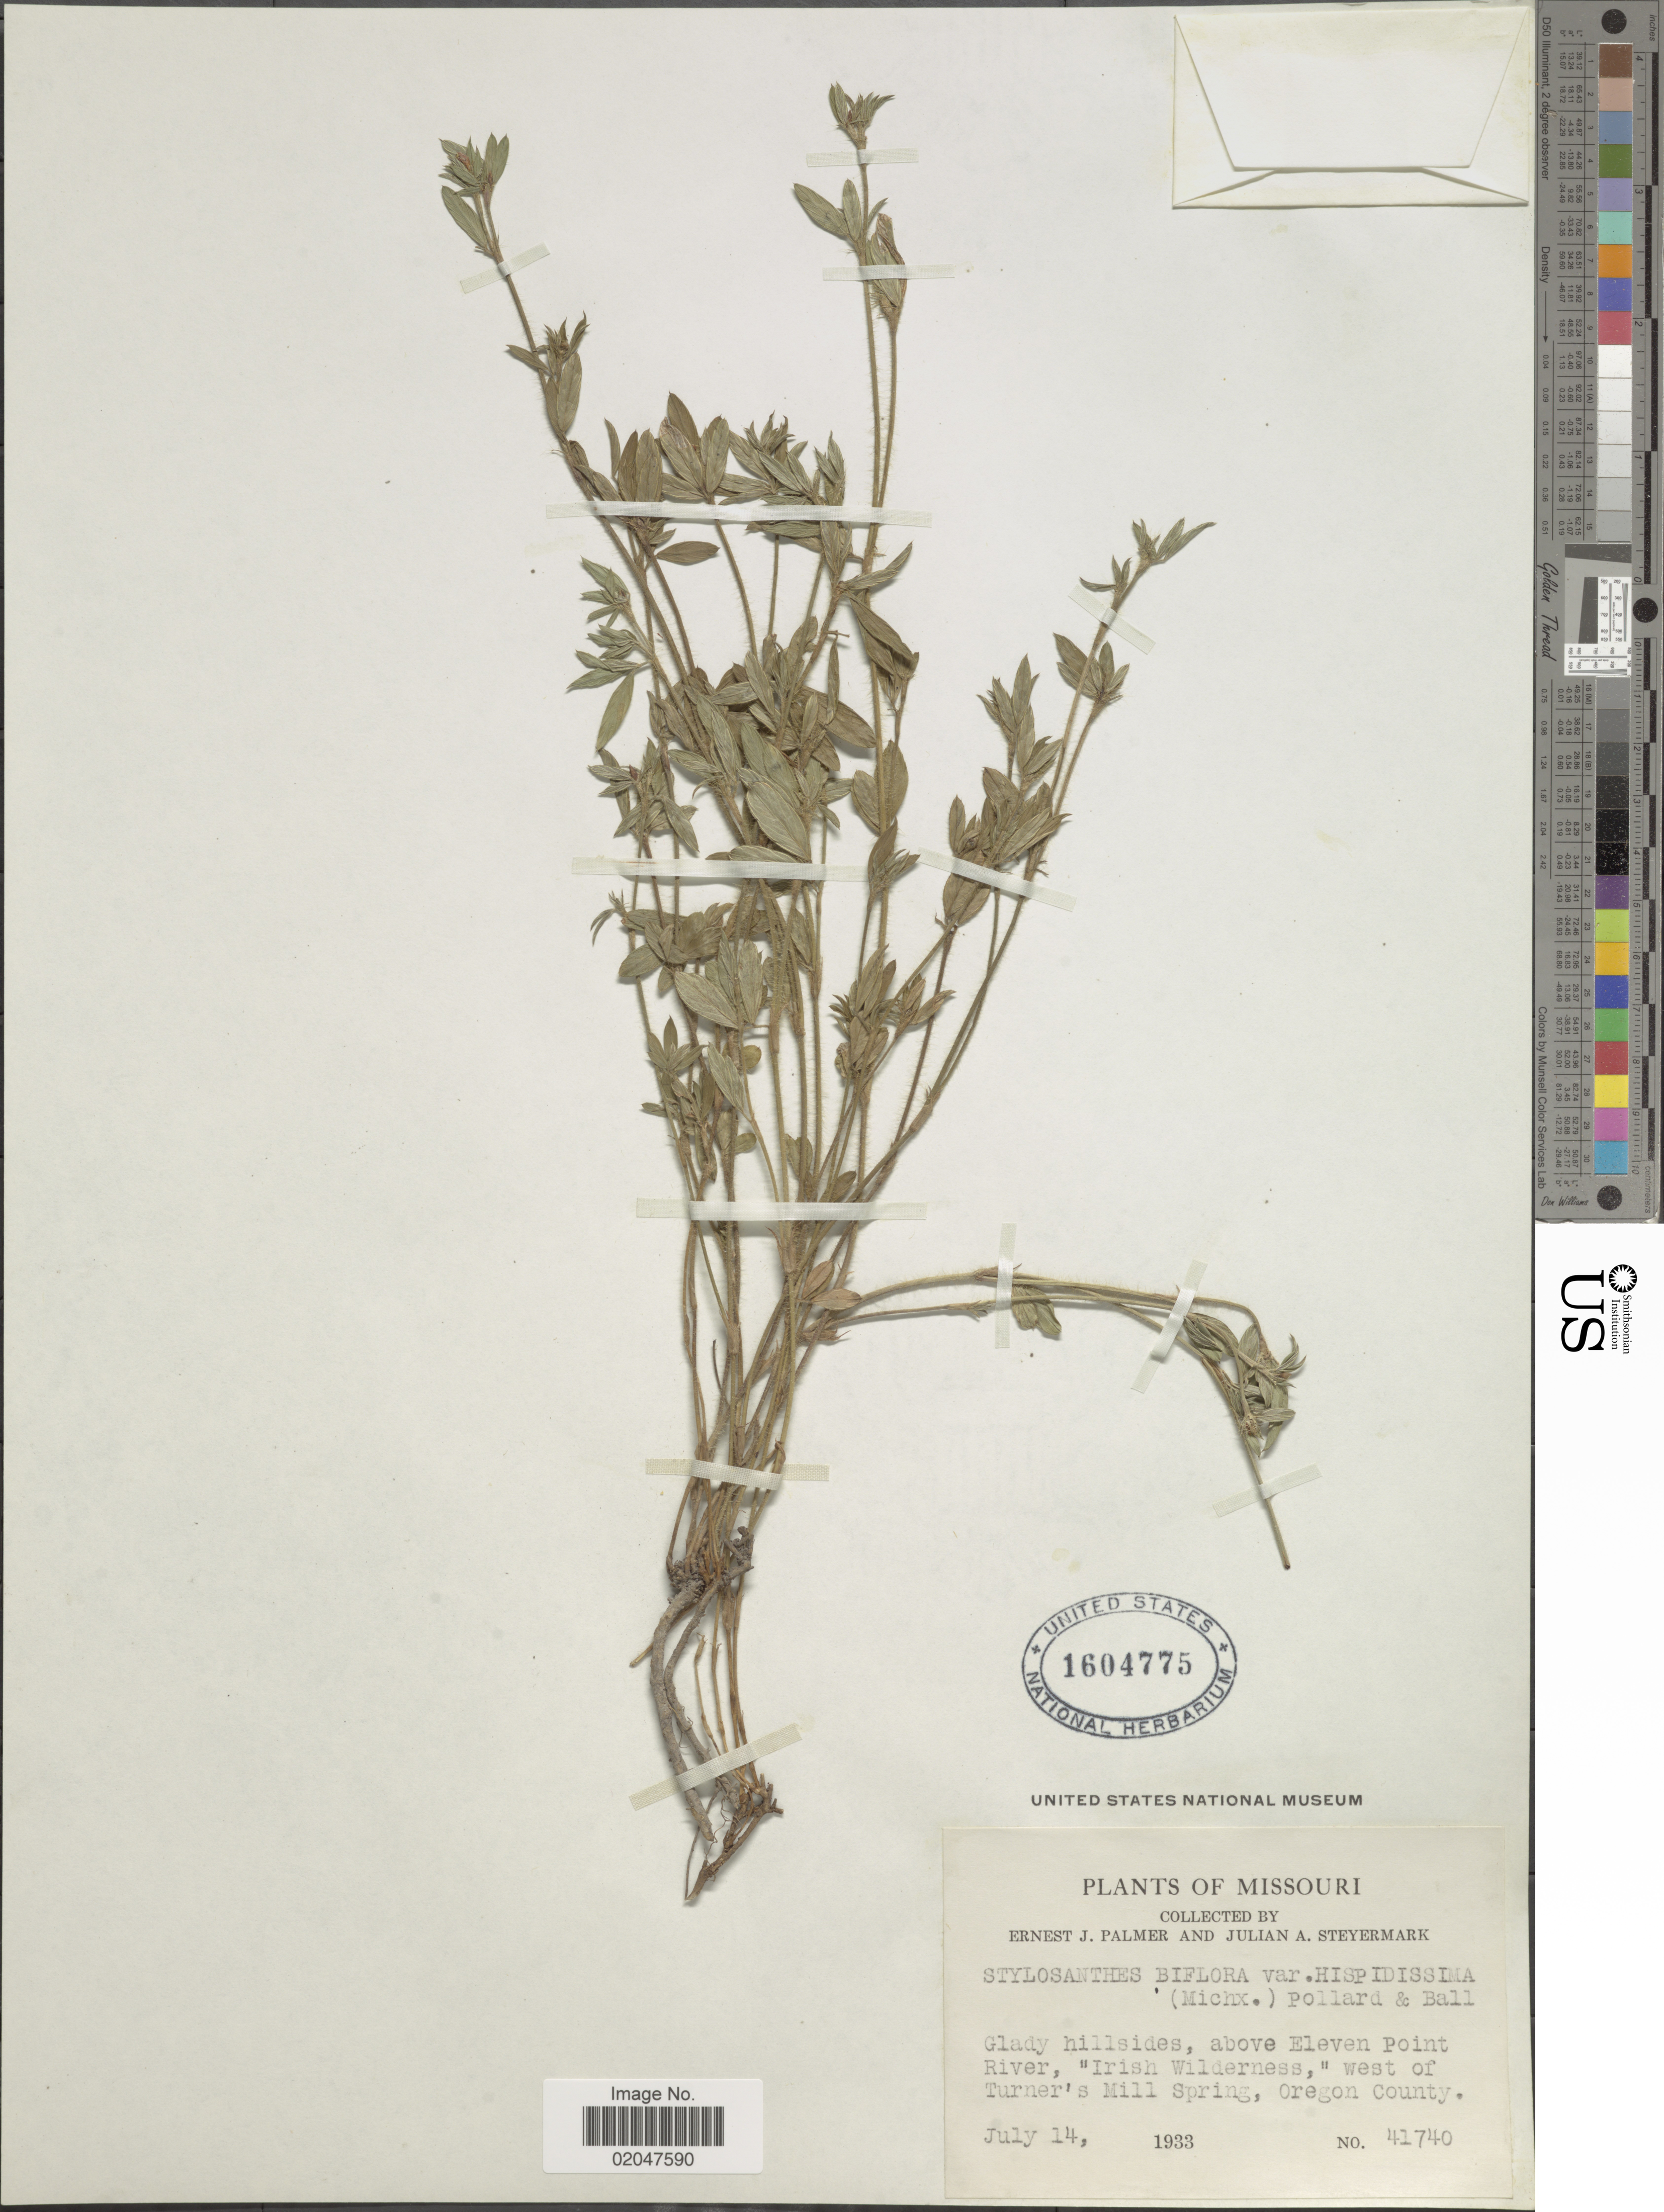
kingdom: Plantae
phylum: Tracheophyta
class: Magnoliopsida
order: Fabales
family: Fabaceae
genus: Stylosanthes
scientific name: Stylosanthes biflora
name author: (L.) Britton et al.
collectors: E. J. Palmer & J. Steyermark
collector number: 41740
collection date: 1933-07-14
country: United States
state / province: Missouri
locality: Above Eleven Point River, Irish Wilderness, west of Turner's Mill Spring, Oregon County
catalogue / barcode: US 1604775